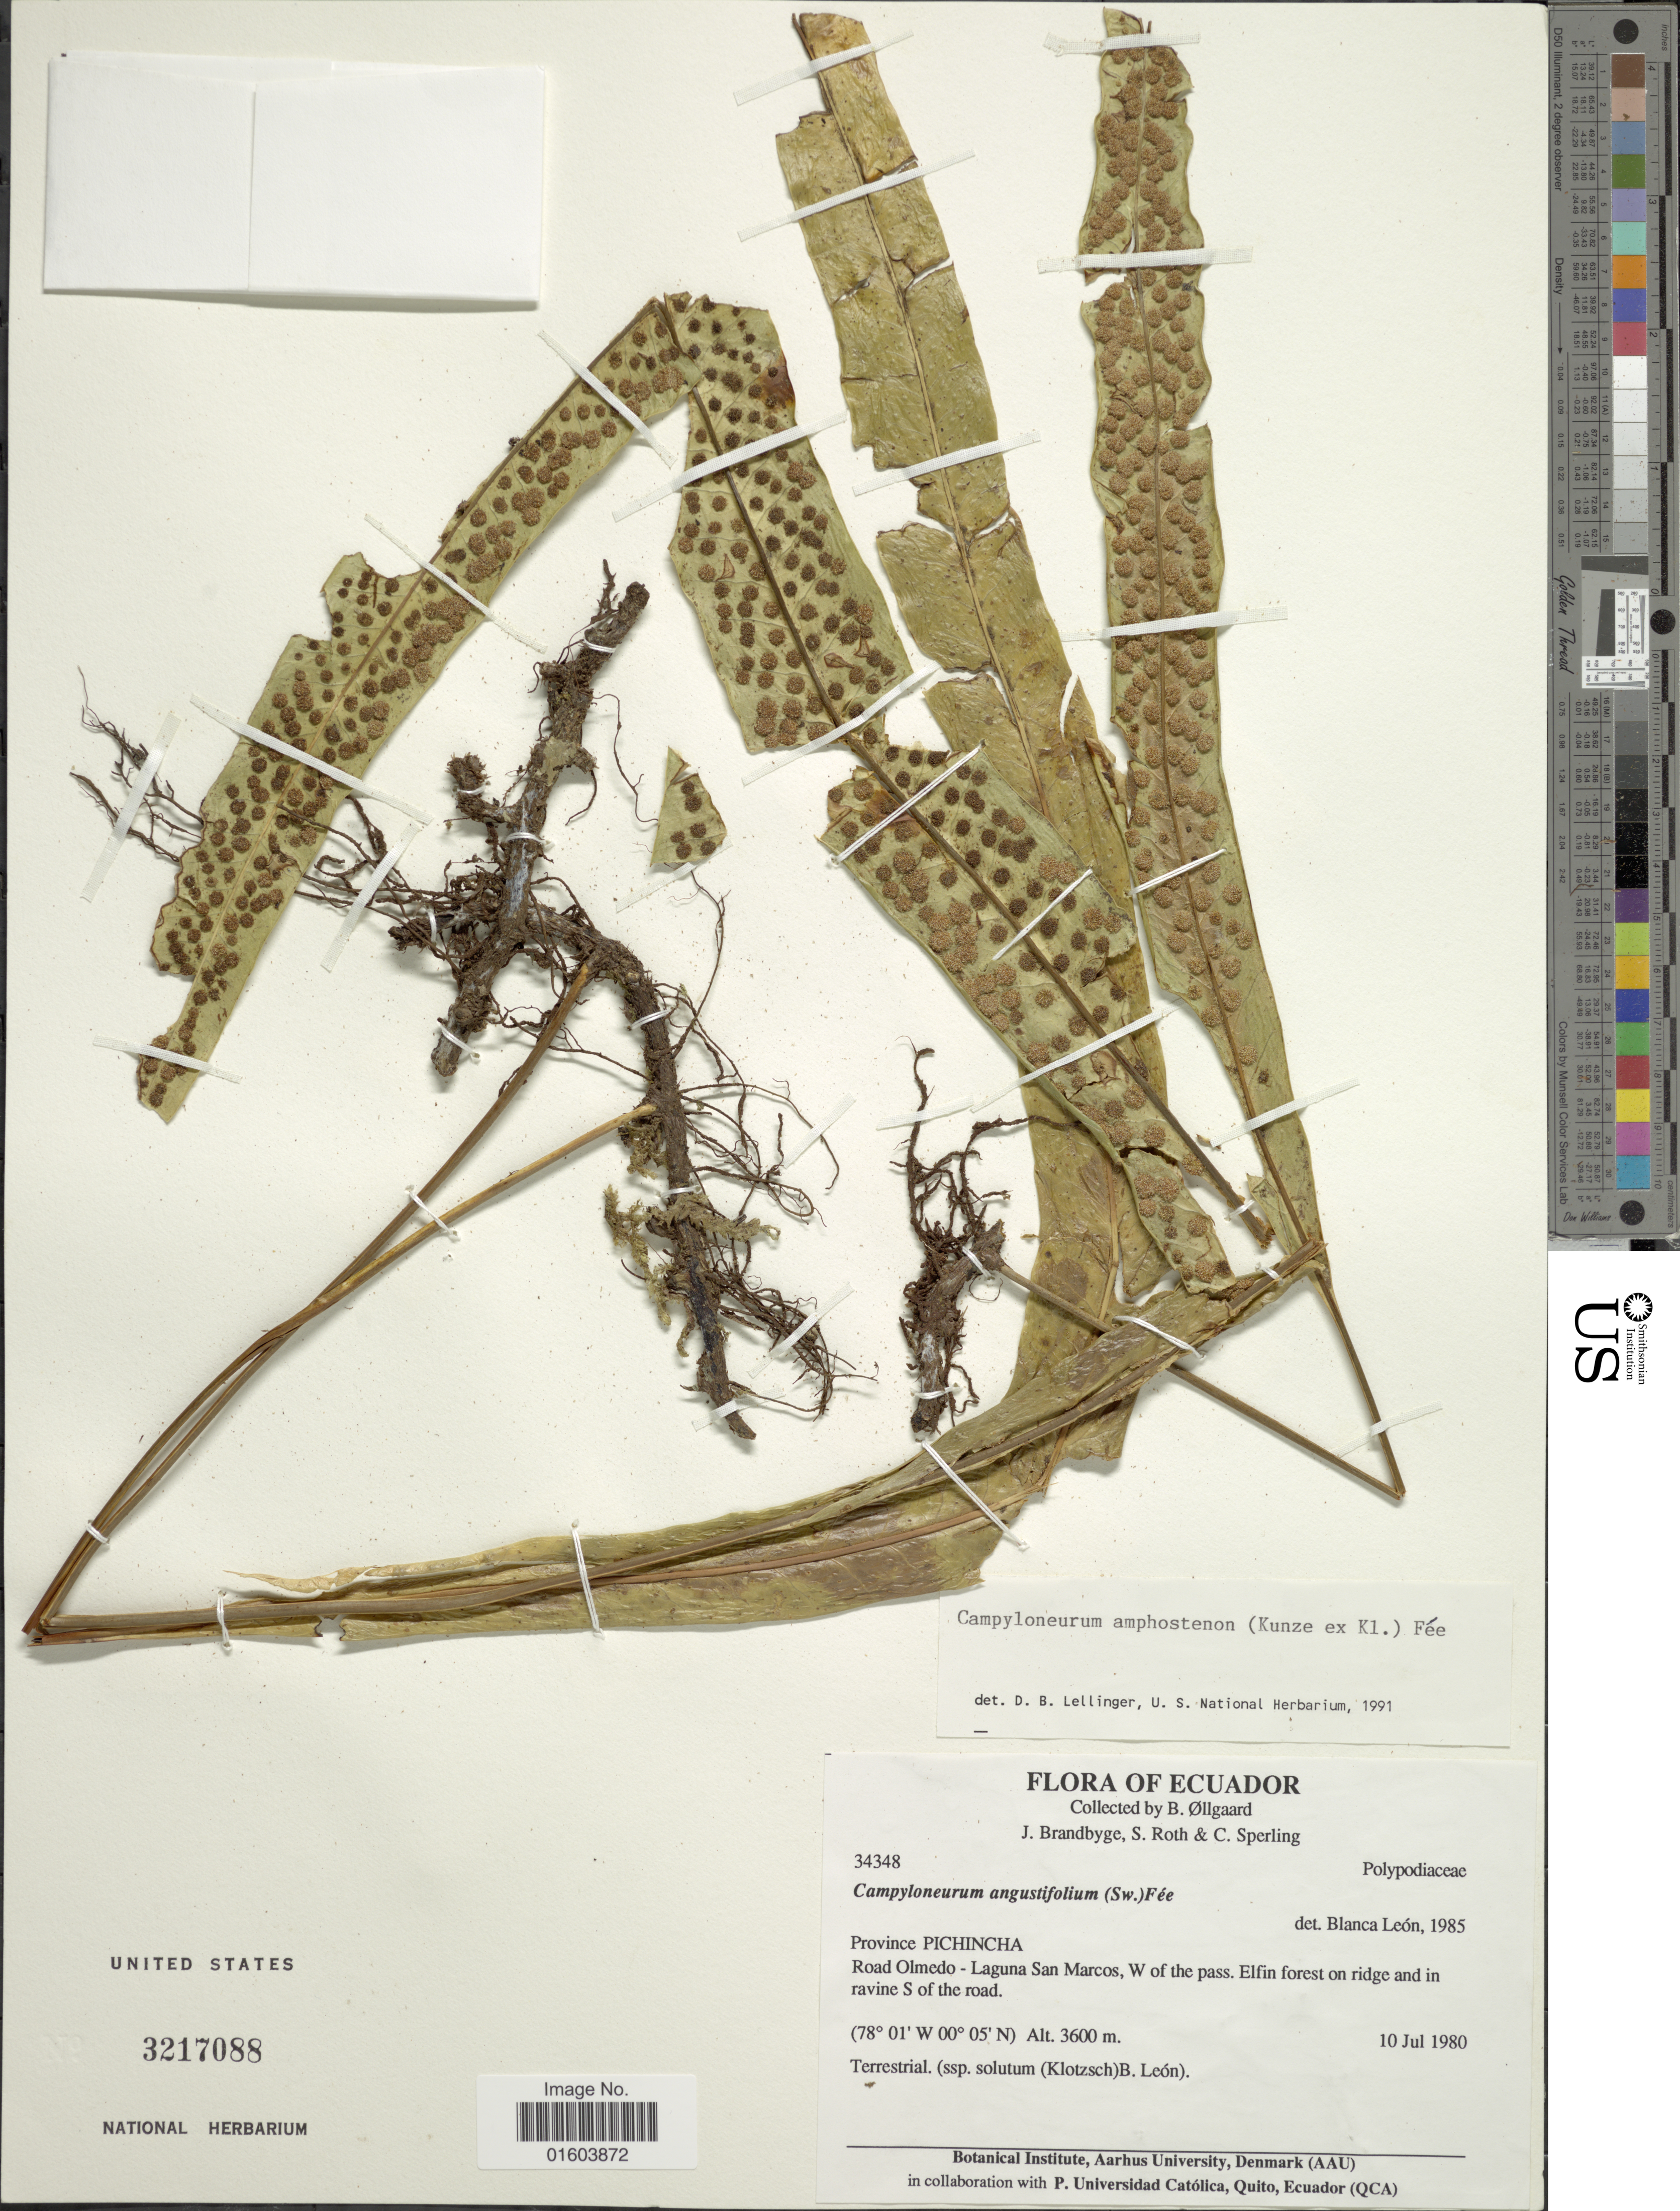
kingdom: Plantae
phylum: Tracheophyta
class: Polypodiopsida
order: Polypodiales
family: Polypodiaceae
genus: Campyloneurum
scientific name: Campyloneurum amphostenon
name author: (Kunze ex Klotzsch) Fée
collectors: B. Øllgaard, J. Brandbyge, S. Roth & C. Sperling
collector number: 34348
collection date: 1980-07-10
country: Ecuador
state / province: Pichincha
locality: Province Pichincha, Road Olmedo - Laguna San Marcos, W of the pass, Elfin forest on ridge and in ravine S of the road.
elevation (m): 3600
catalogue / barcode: US 3217088